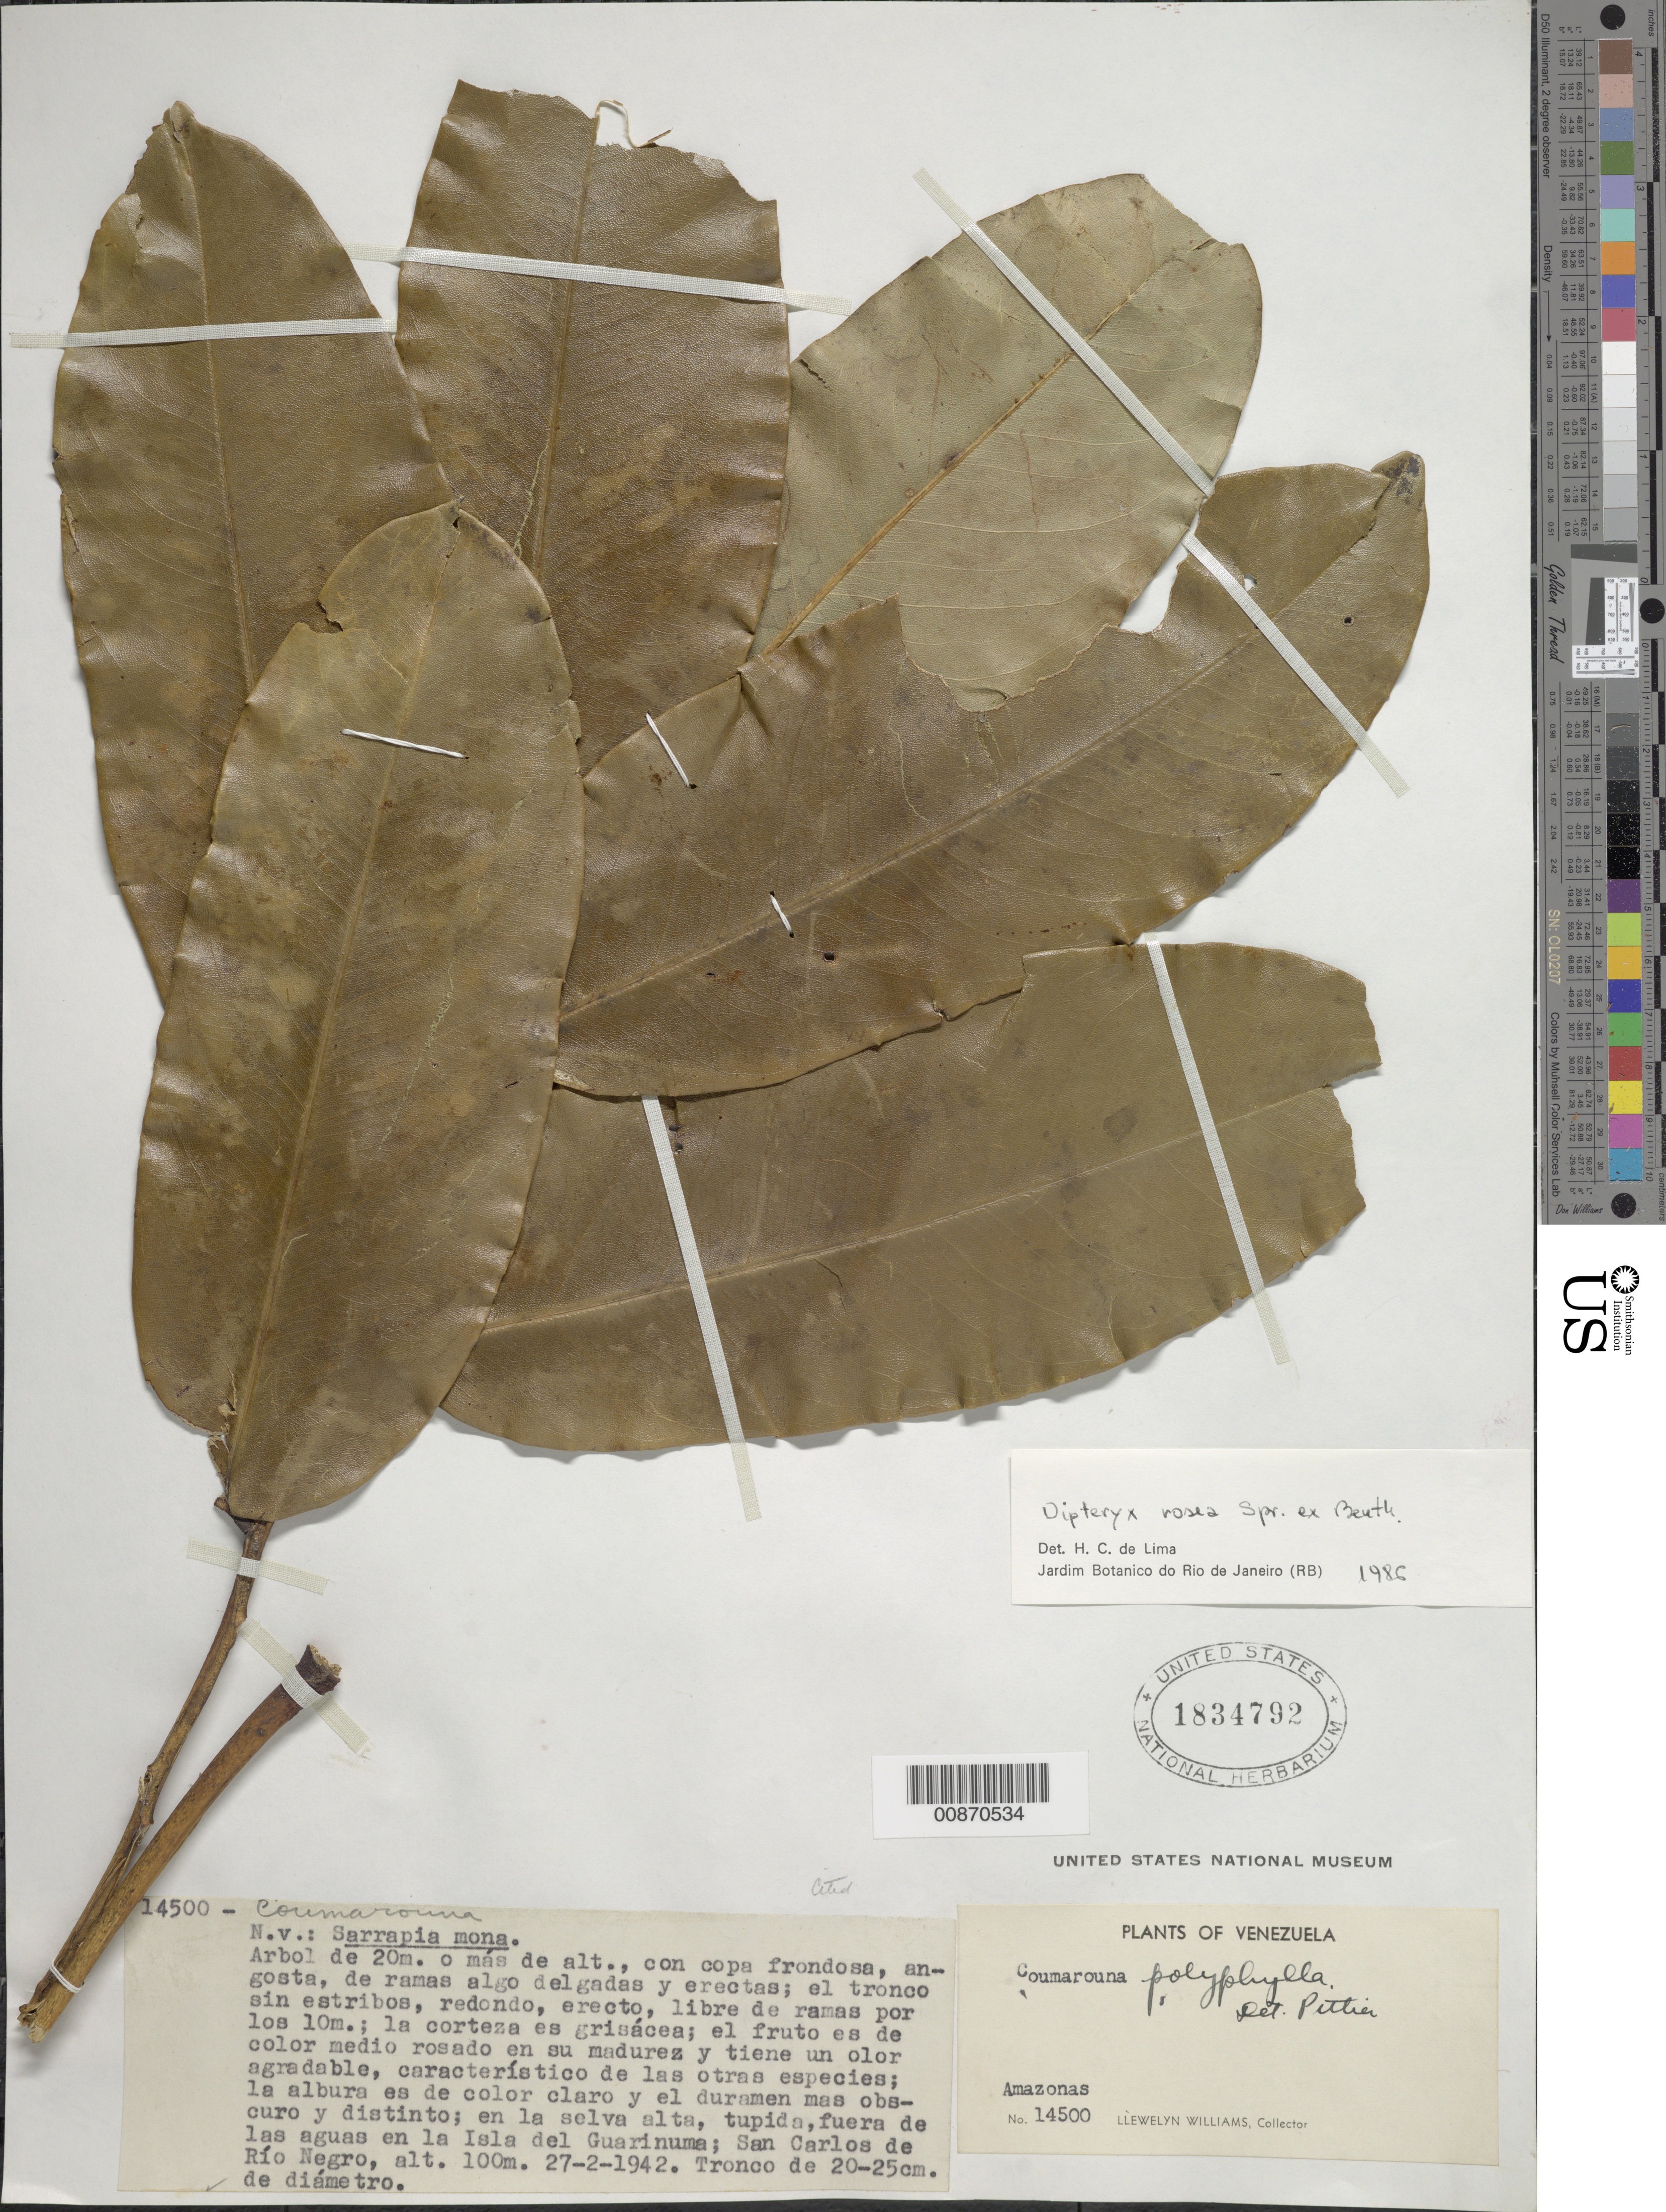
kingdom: Plantae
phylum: Tracheophyta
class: Magnoliopsida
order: Fabales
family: Fabaceae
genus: Dipteryx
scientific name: Dipteryx rosea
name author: Spruce ex Benth.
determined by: Lima, H. C. de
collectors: Ll. Williams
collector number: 14500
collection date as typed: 27-Feb-42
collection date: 1942-02-27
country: Venezuela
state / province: Amazonas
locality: San Carlos de Rio Negro, Isla del Guarinuma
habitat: Selva alta, tupida, fuera de las aguas en la isla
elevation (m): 100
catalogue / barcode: US 1834792